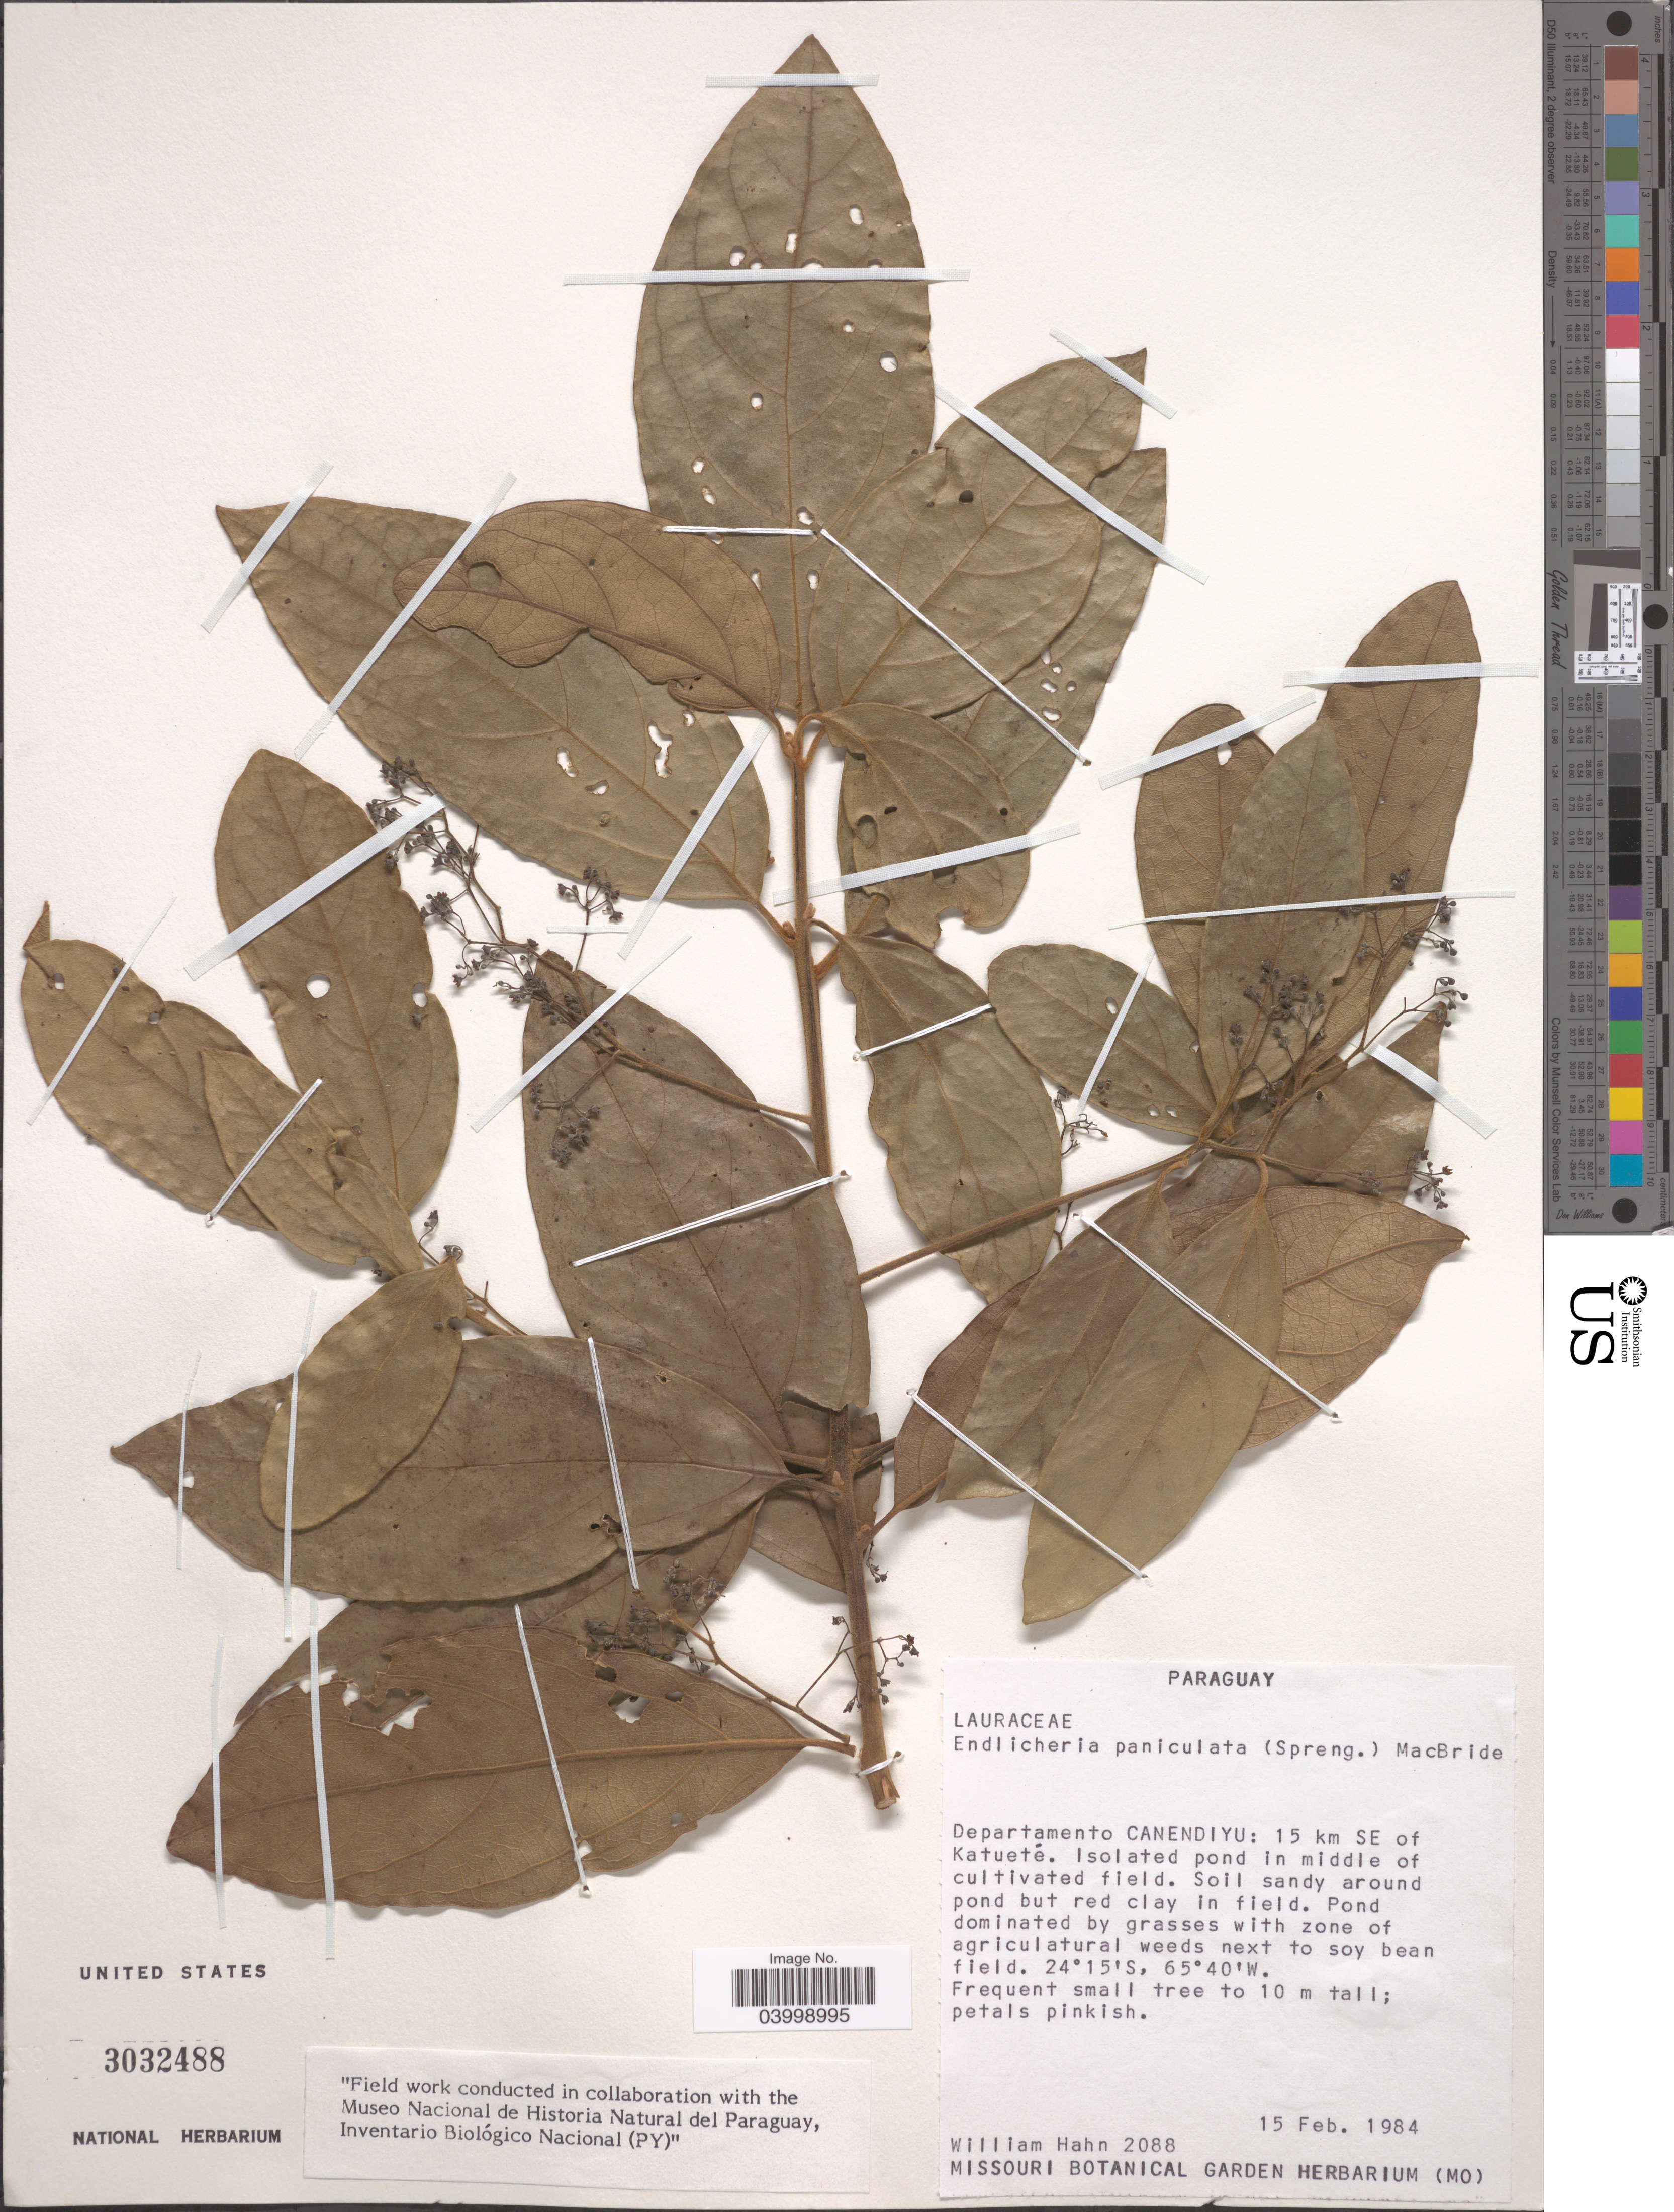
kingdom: Plantae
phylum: Tracheophyta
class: Magnoliopsida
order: Laurales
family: Lauraceae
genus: Endlicheria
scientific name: Endlicheria paniculata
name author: (Spreng.) J.F. Macbr.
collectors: W. Hahn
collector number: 2088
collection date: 1984-02-15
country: Paraguay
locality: Departamento Canendiyu: 15 km SE of Katueté. Isolated pond in middle of cultivated field.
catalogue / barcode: US 3032488